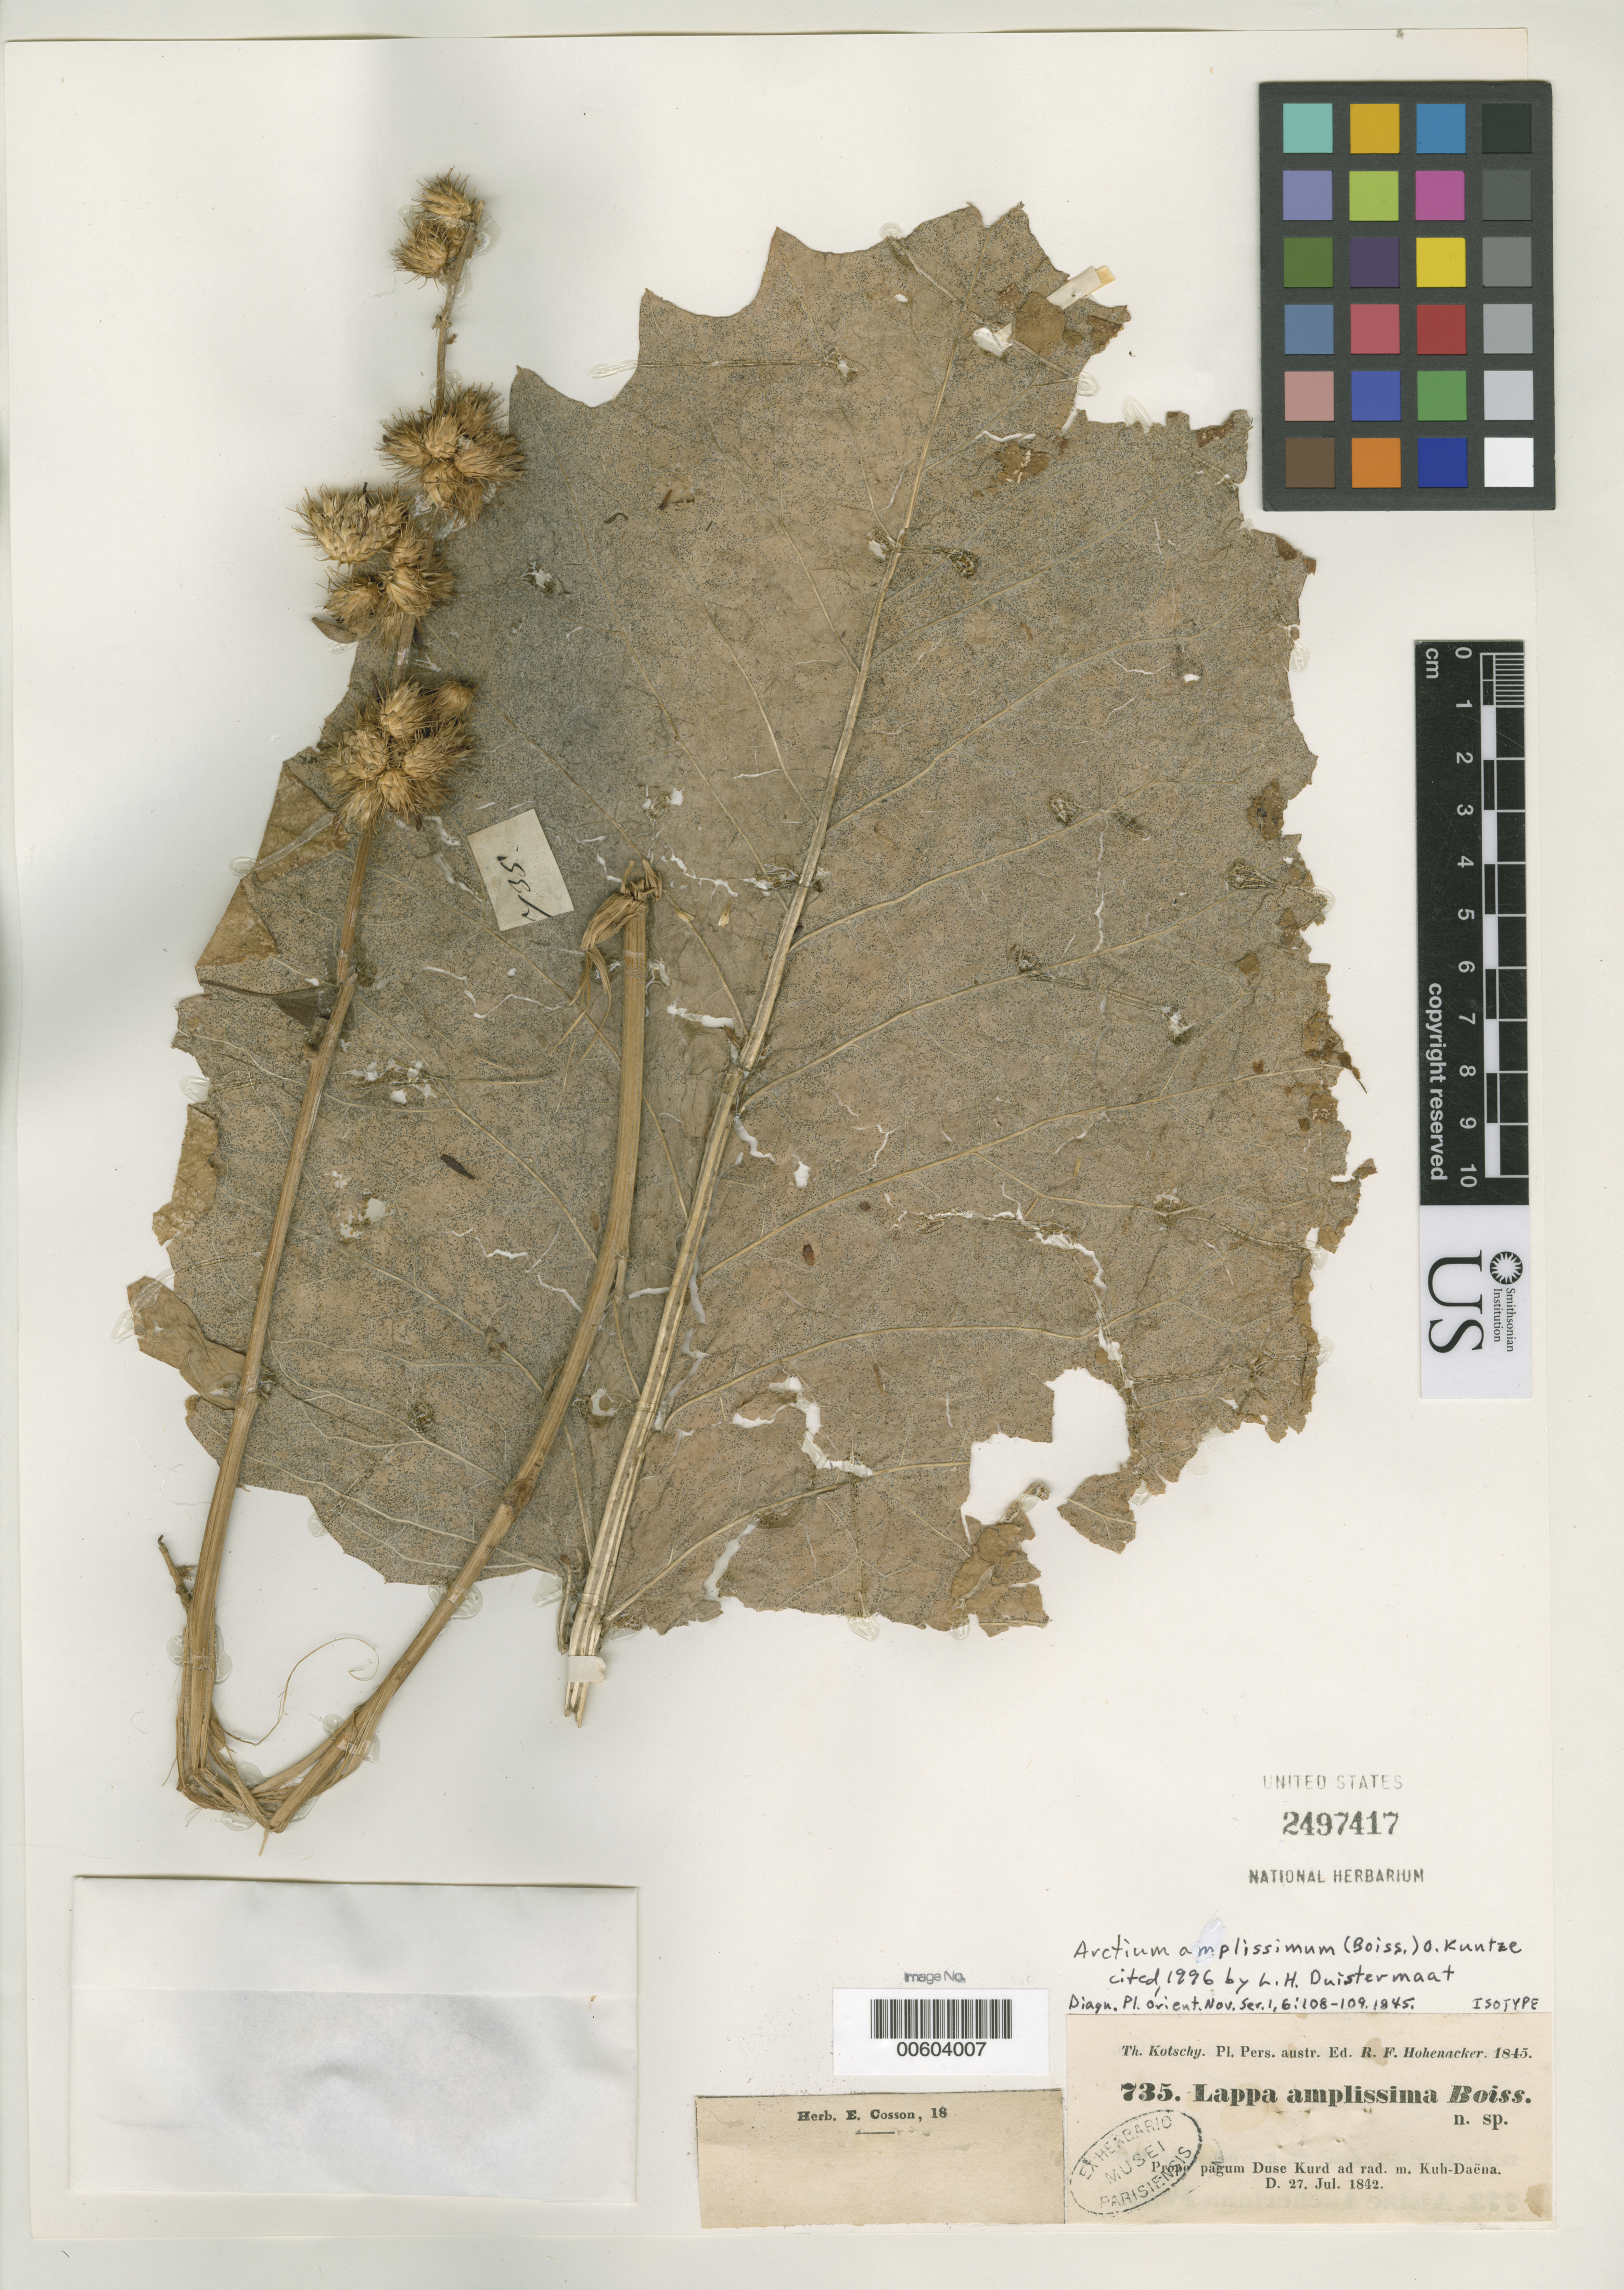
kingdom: Plantae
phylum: Tracheophyta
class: Magnoliopsida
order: Asterales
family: Asteraceae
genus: Lappa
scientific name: Lappa amplissima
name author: Boiss.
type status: Isotype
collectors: K. G. Kotschy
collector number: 735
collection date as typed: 27 Jul 1842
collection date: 1842-07-27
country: Iran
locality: Prope pagum Duse Kurd ad rad. M. Kuh-Daena. [Near village of Duse Kurd at the foot of Mount Kuh-Daena?]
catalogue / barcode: US 2497417